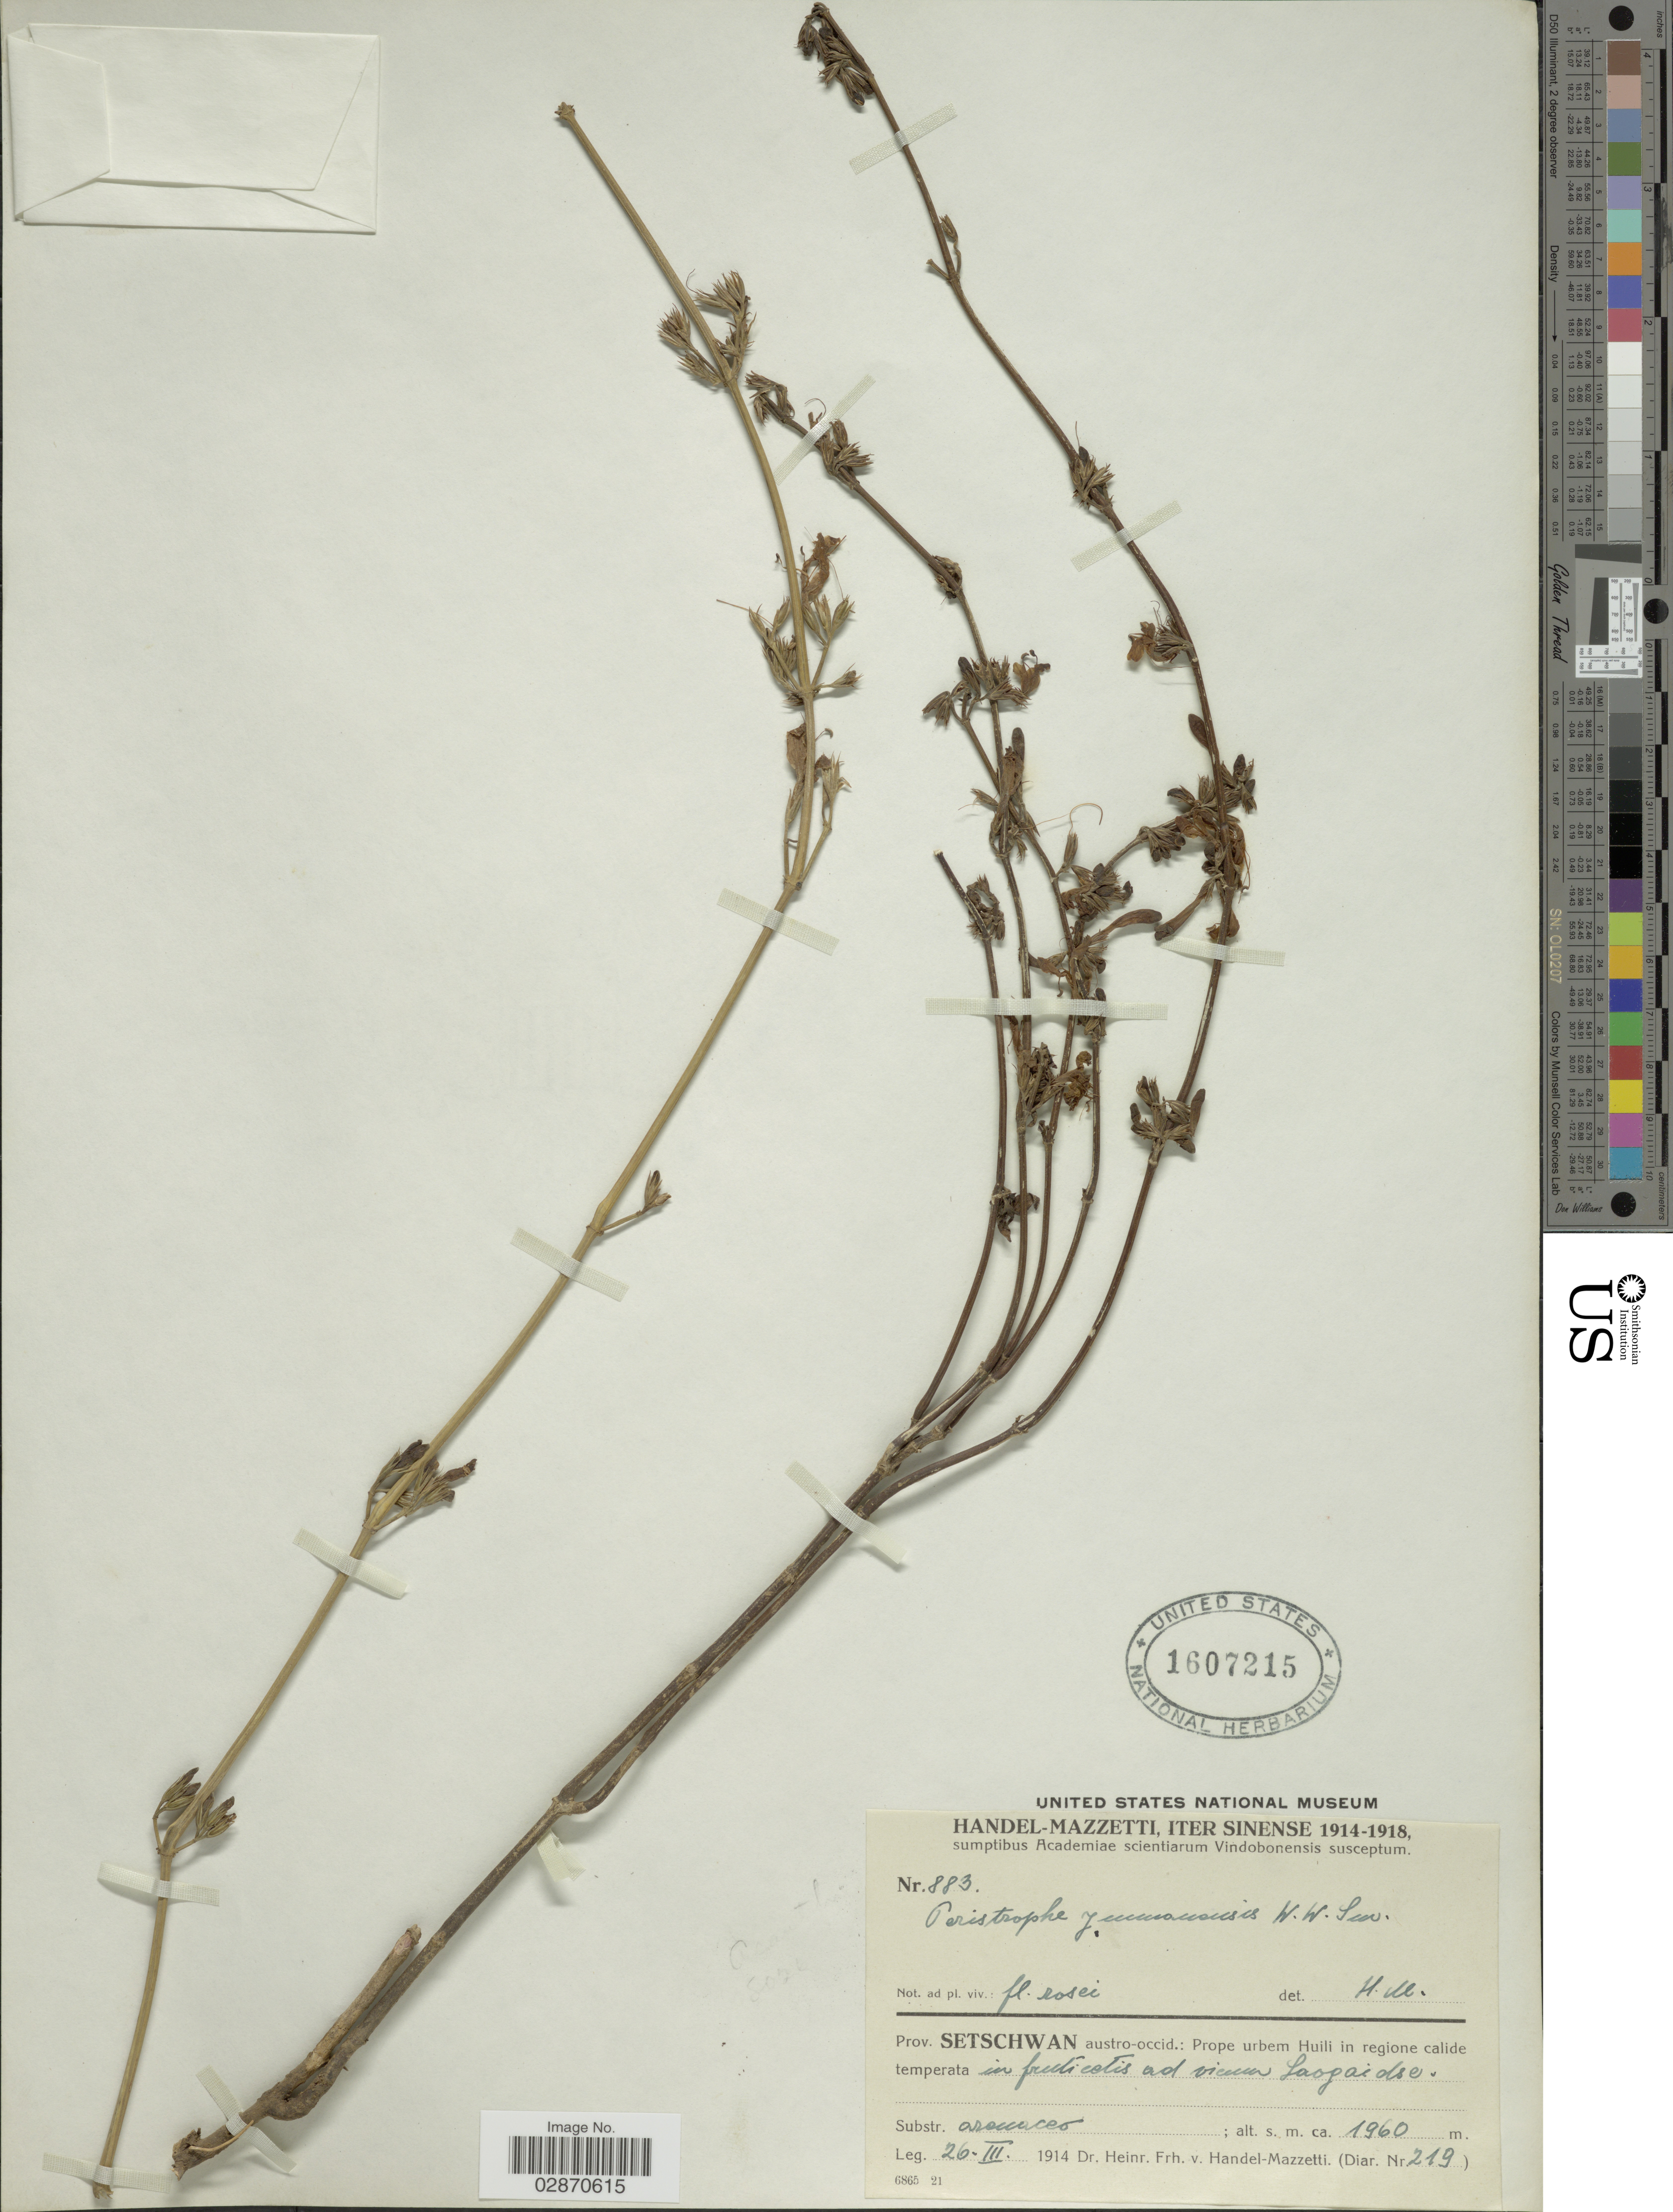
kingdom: Plantae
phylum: Tracheophyta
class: Magnoliopsida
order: Lamiales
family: Acanthaceae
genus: Peristrophe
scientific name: Peristrophe yunnanensis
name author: W.W. Sm.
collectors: H. Handel-Mazzetti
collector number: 219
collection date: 1914-03-26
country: China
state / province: Sichuan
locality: Prov. Setschwan austro-ccod.: Prope urbem Huili in regione calide temperata in fruticotis ad vicuum Laogaidse.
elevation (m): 1960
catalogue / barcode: US 1607215